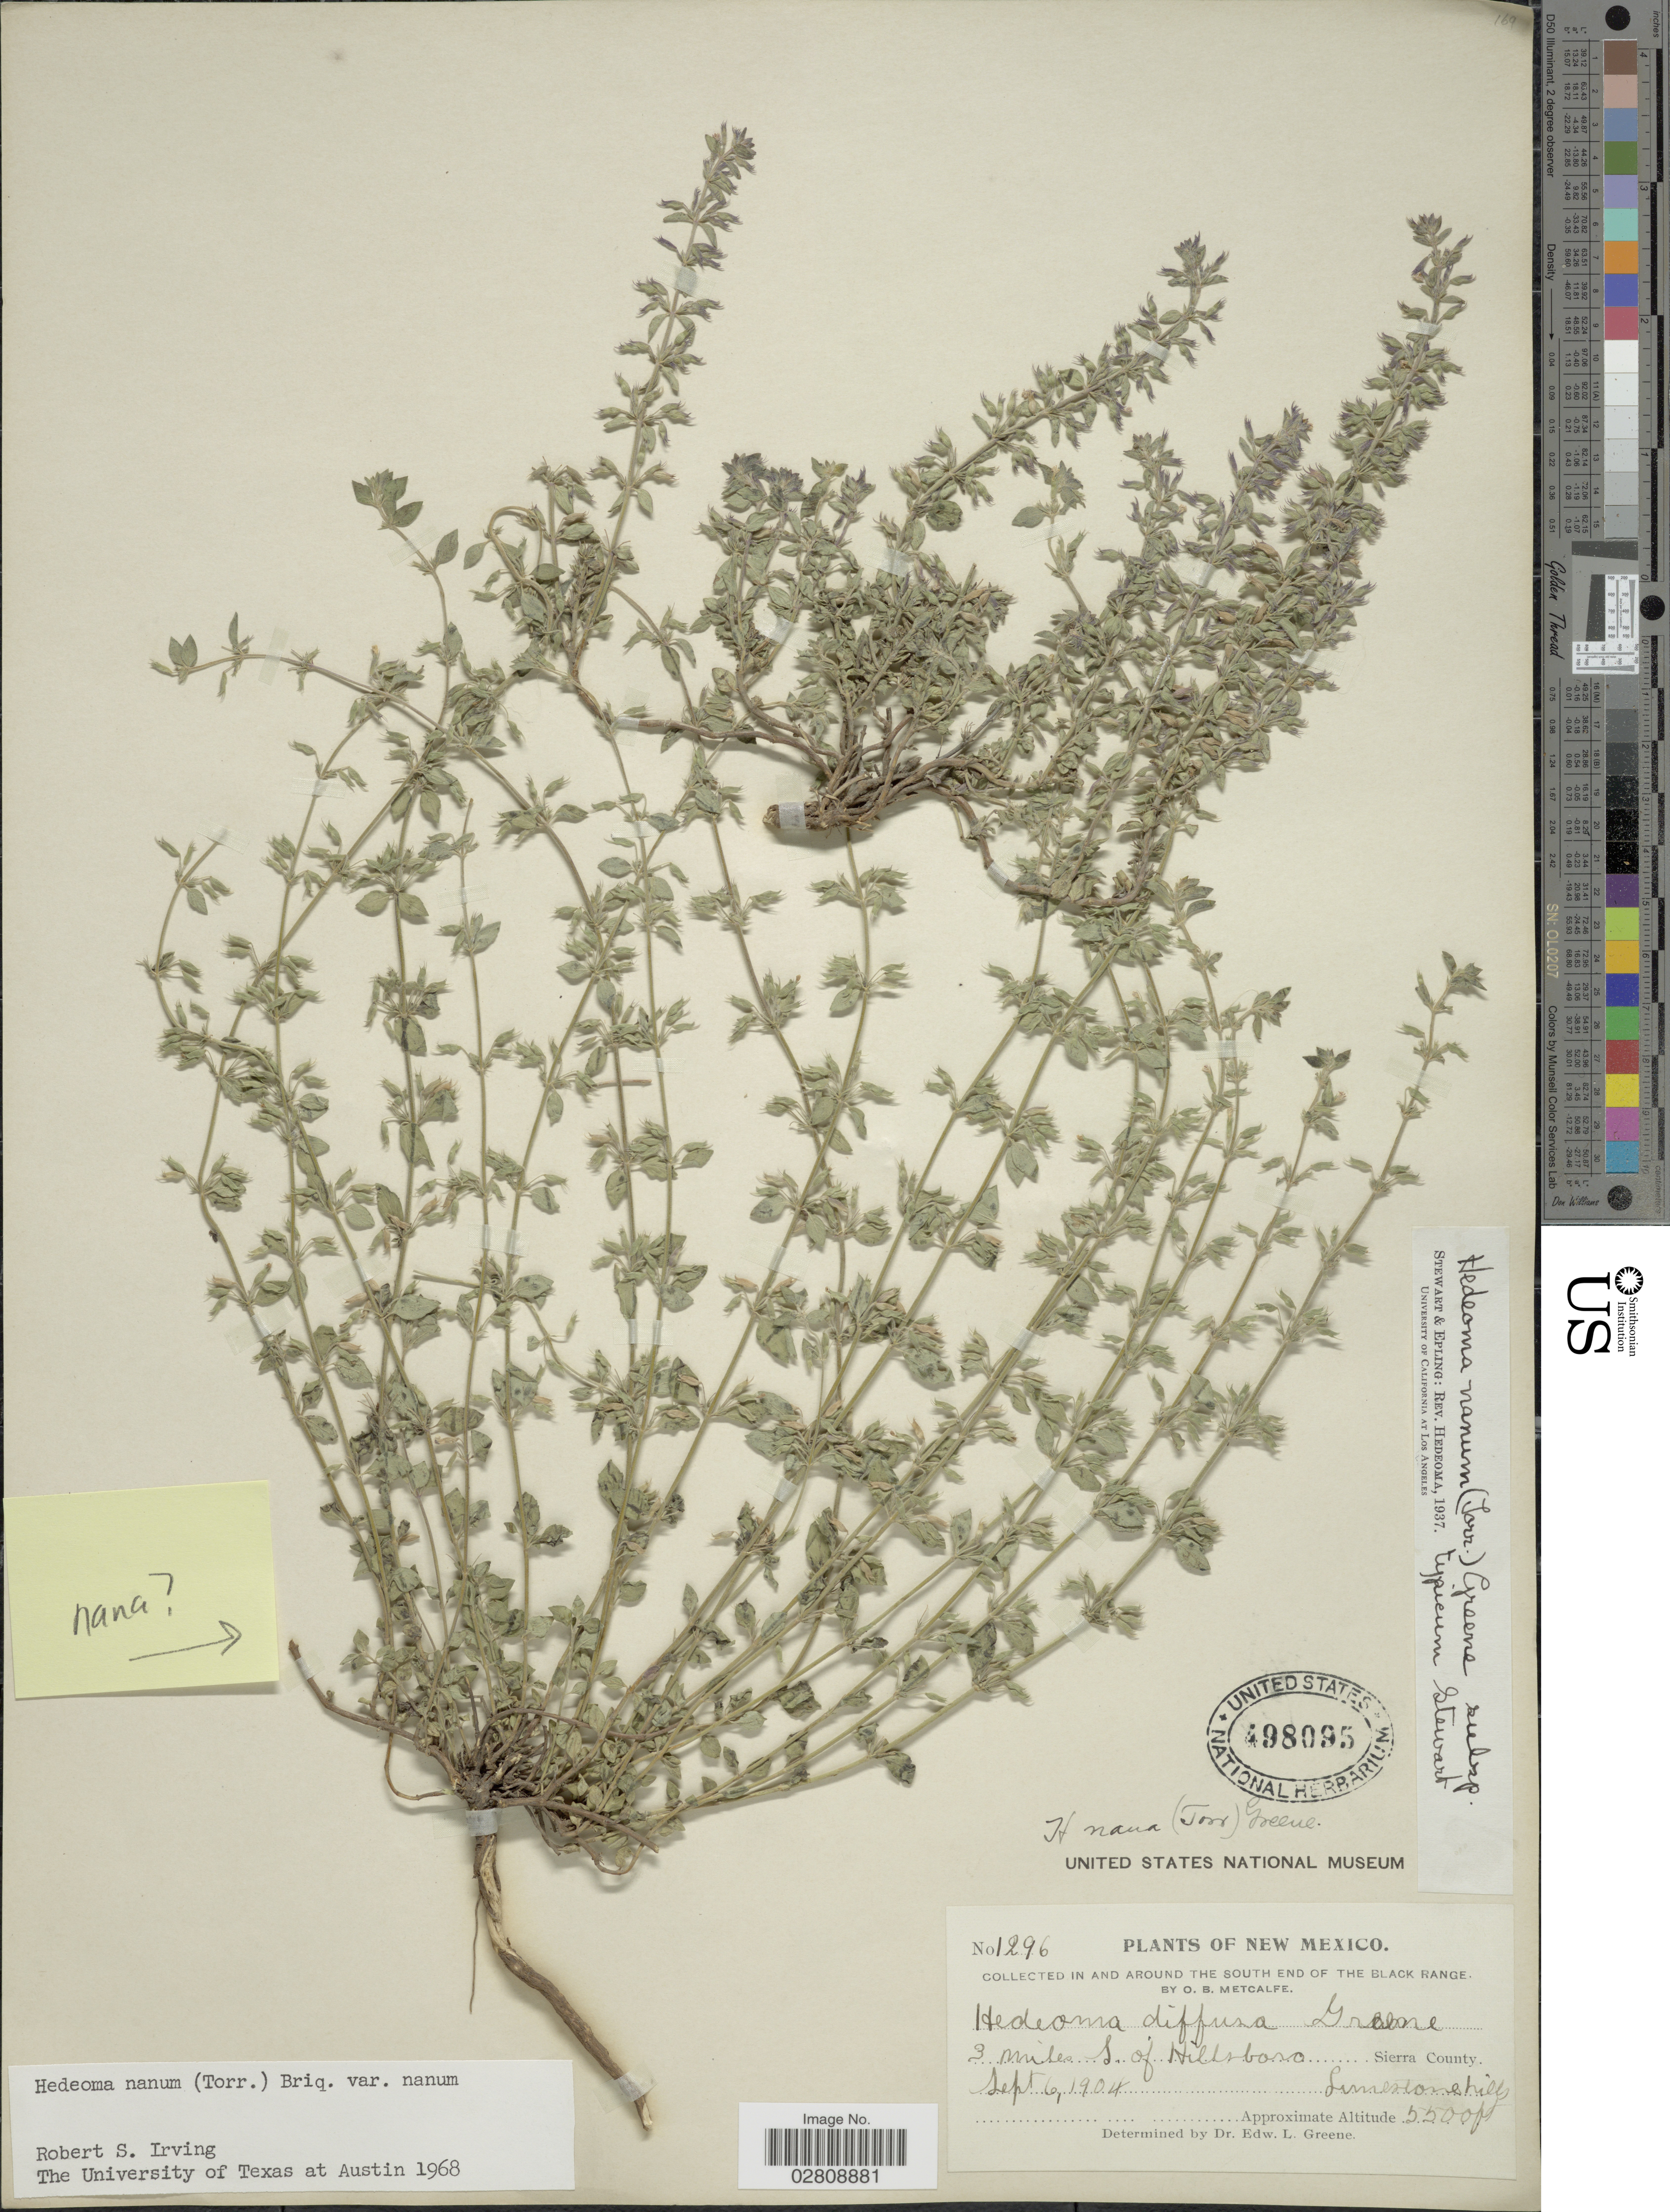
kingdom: Plantae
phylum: Tracheophyta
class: Magnoliopsida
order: Lamiales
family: Lamiaceae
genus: Hedeoma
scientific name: Hedeoma nana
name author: (Torr.) Briq.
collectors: O. B. Metcalfe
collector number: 1296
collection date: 1904-09-06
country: United States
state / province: New Mexico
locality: In and around the south end of the Black Range. 3 miles S of Hillsboro. Sierra County. Limestone hills.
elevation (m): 1676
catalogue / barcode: US 498095